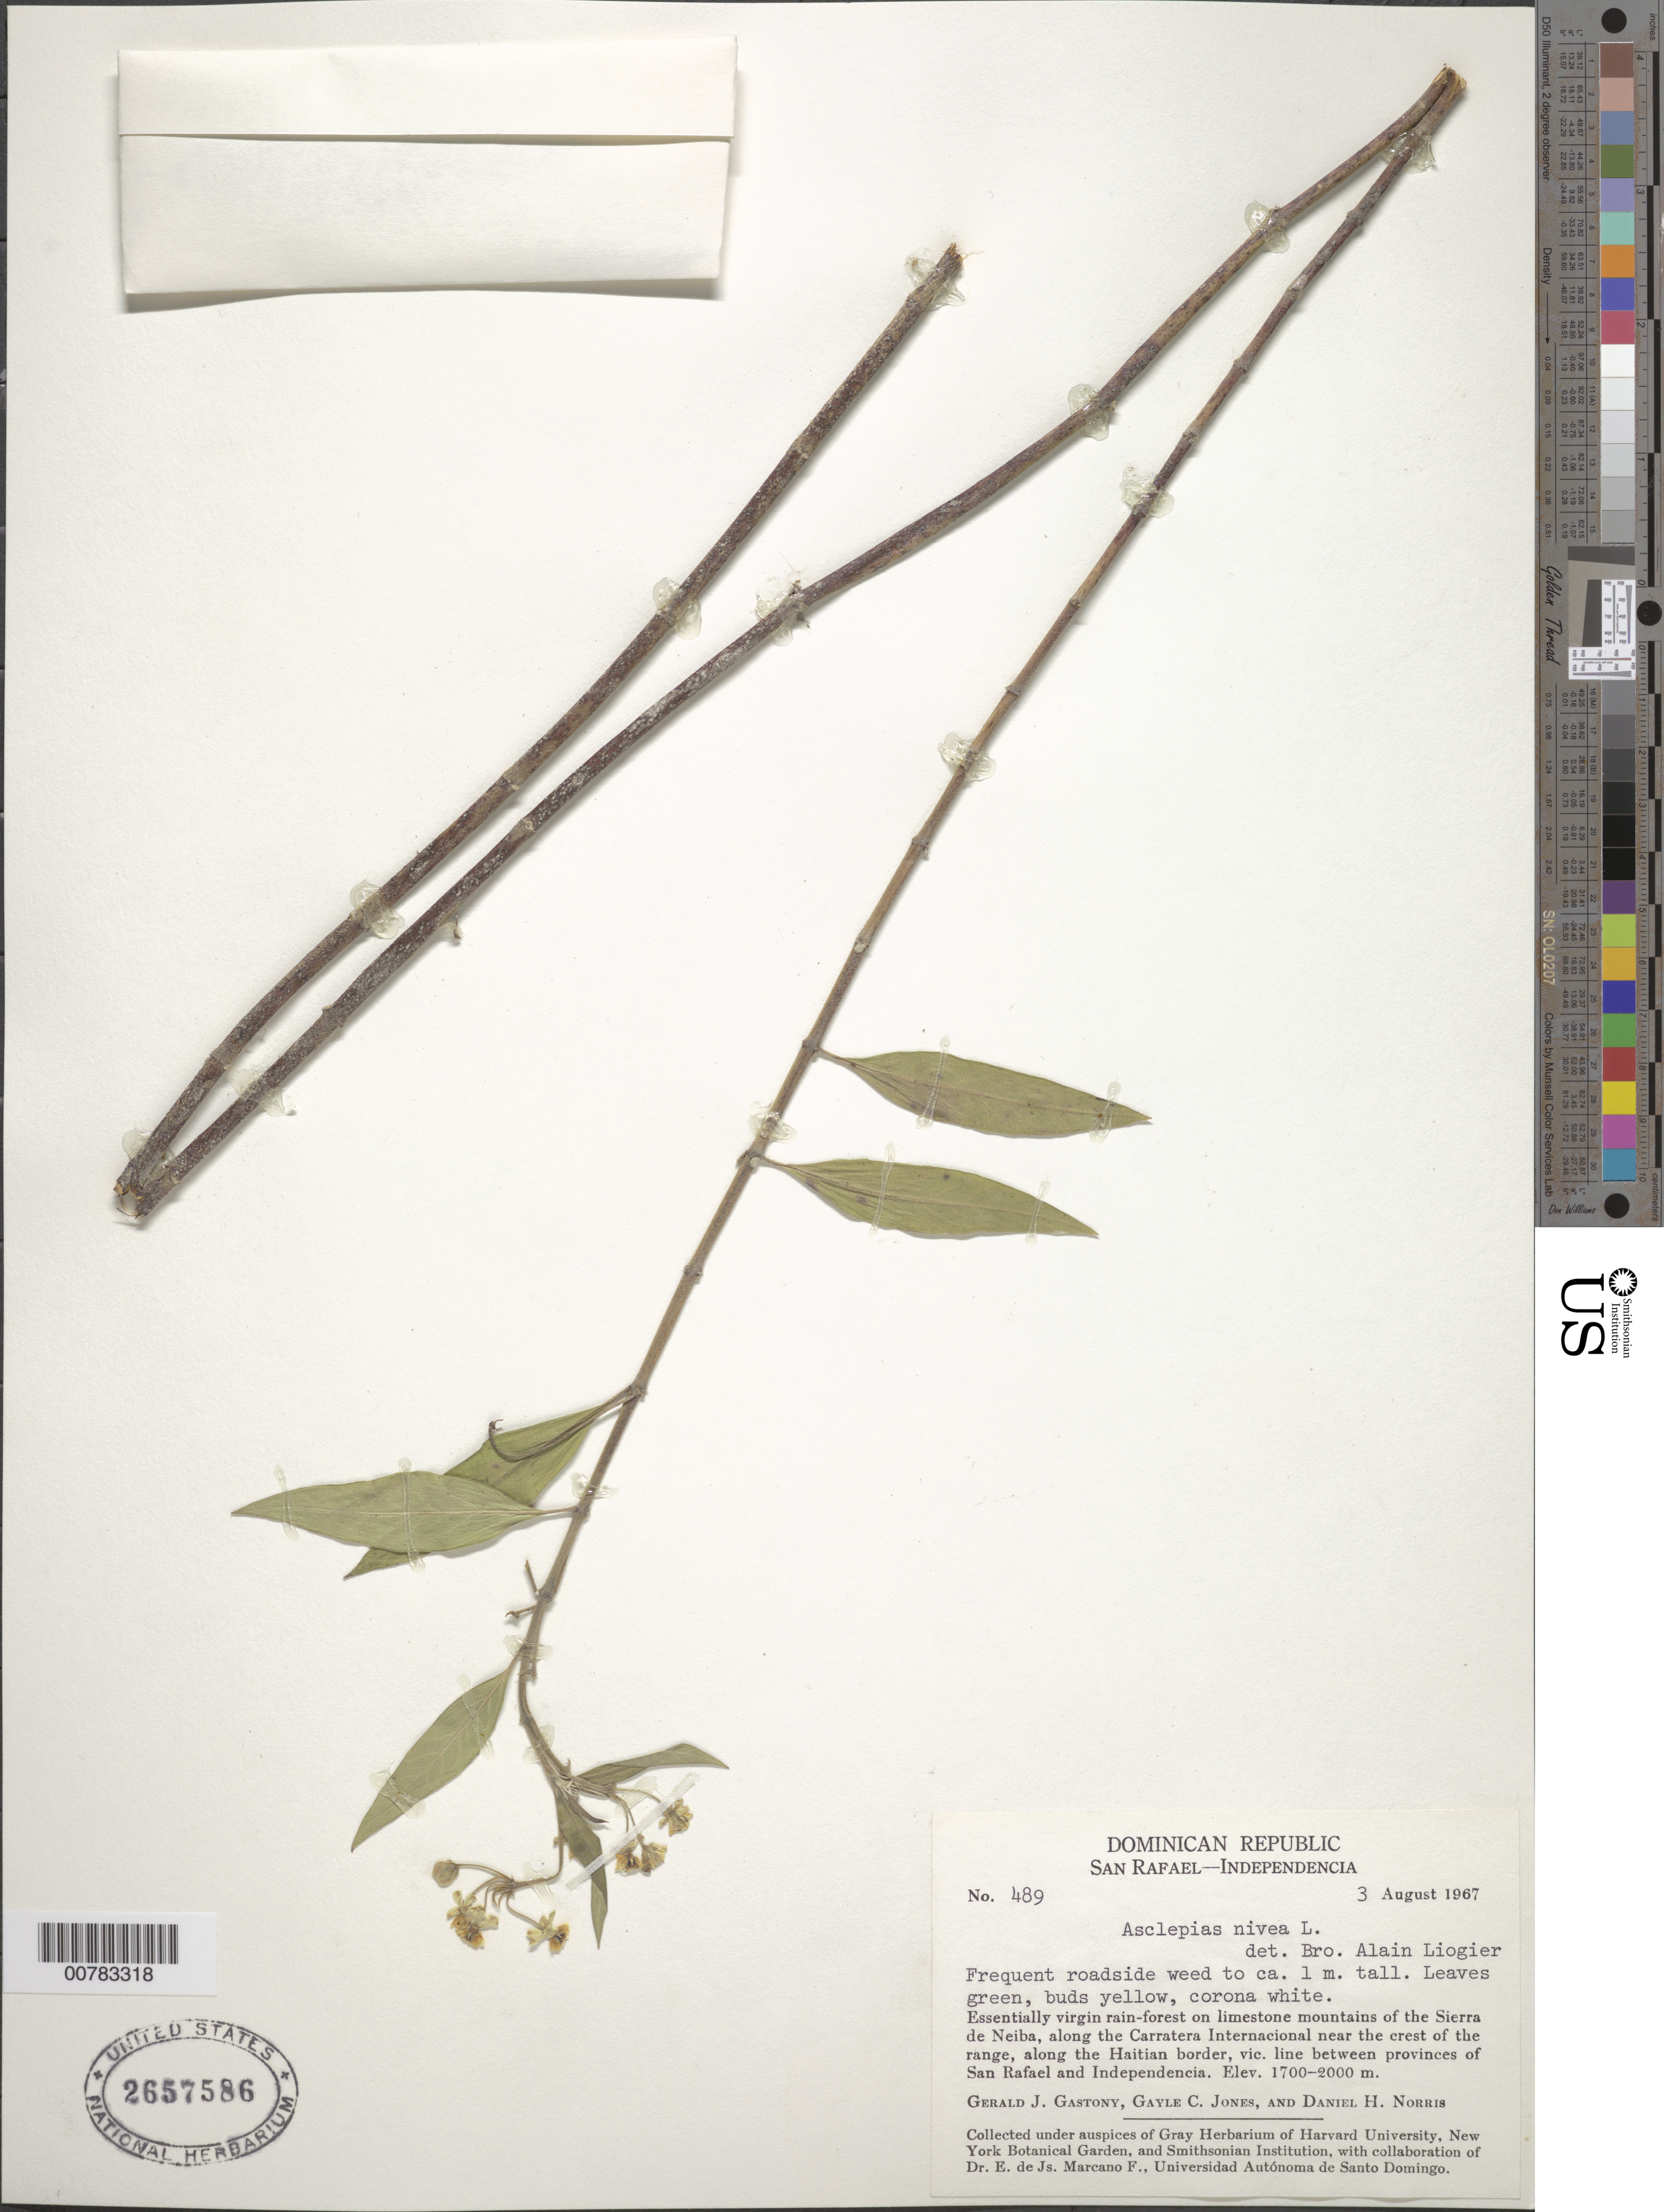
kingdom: Plantae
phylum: Tracheophyta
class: Magnoliopsida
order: Gentianales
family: Apocynaceae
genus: Asclepias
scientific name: Asclepias nivea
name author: L.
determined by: Liogier, Alain H.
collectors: G. Gastony, G. C. Jones & D. H. Norris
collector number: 489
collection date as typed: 03 Aug 1967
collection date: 1967-08-03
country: Dominican Republic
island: Hispaniola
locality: Vic. Line between provinces of San Rafael and Independencia, mountains of the Sierra de Neiba, along the Carretera Internacional near the crest of the range, along the Haitian border.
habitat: Essentially virgin rain-forest on limestone mountains.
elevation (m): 1700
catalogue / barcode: US 2657586